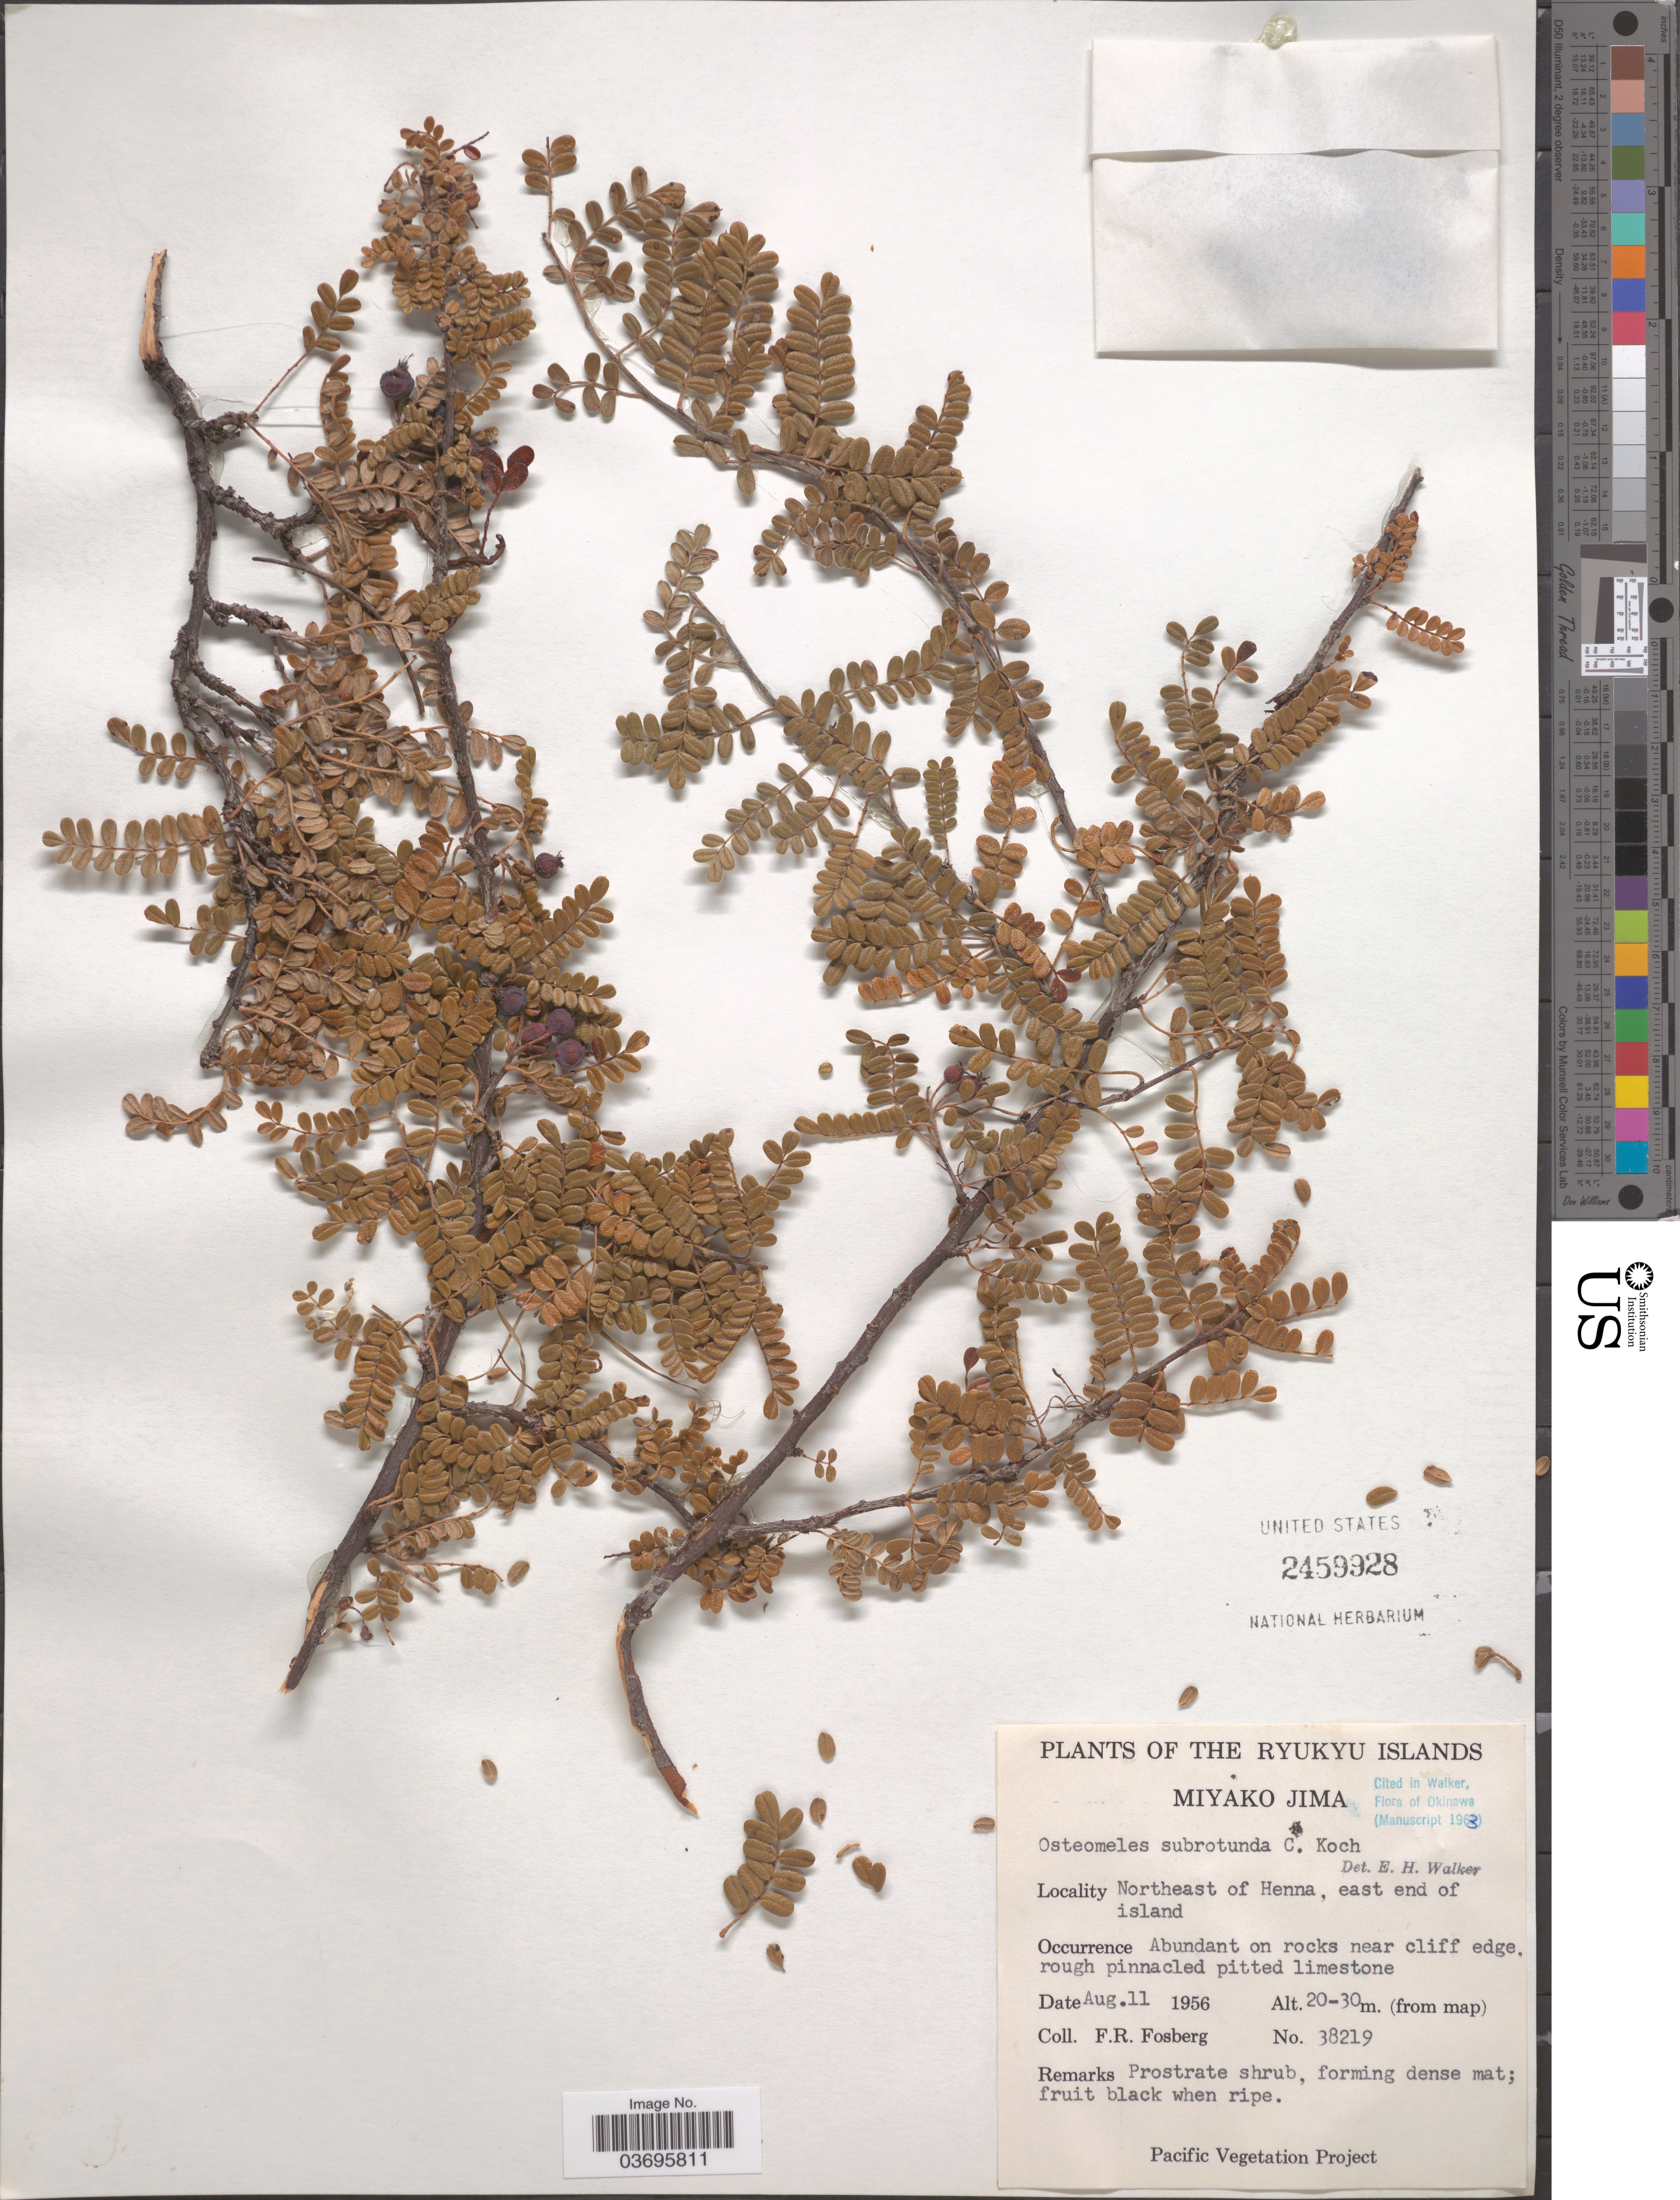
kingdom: Plantae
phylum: Tracheophyta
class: Magnoliopsida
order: Rosales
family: Rosaceae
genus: Osteomeles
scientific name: Osteomeles subrotunda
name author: K. Koch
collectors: F. R. Fosberg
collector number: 38219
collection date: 1956-08-11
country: Japan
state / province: Okinawa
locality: The Ryukyu Islands. Miyako Jima. Northeast of Henna, east end of island.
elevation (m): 20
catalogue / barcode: US 2459928